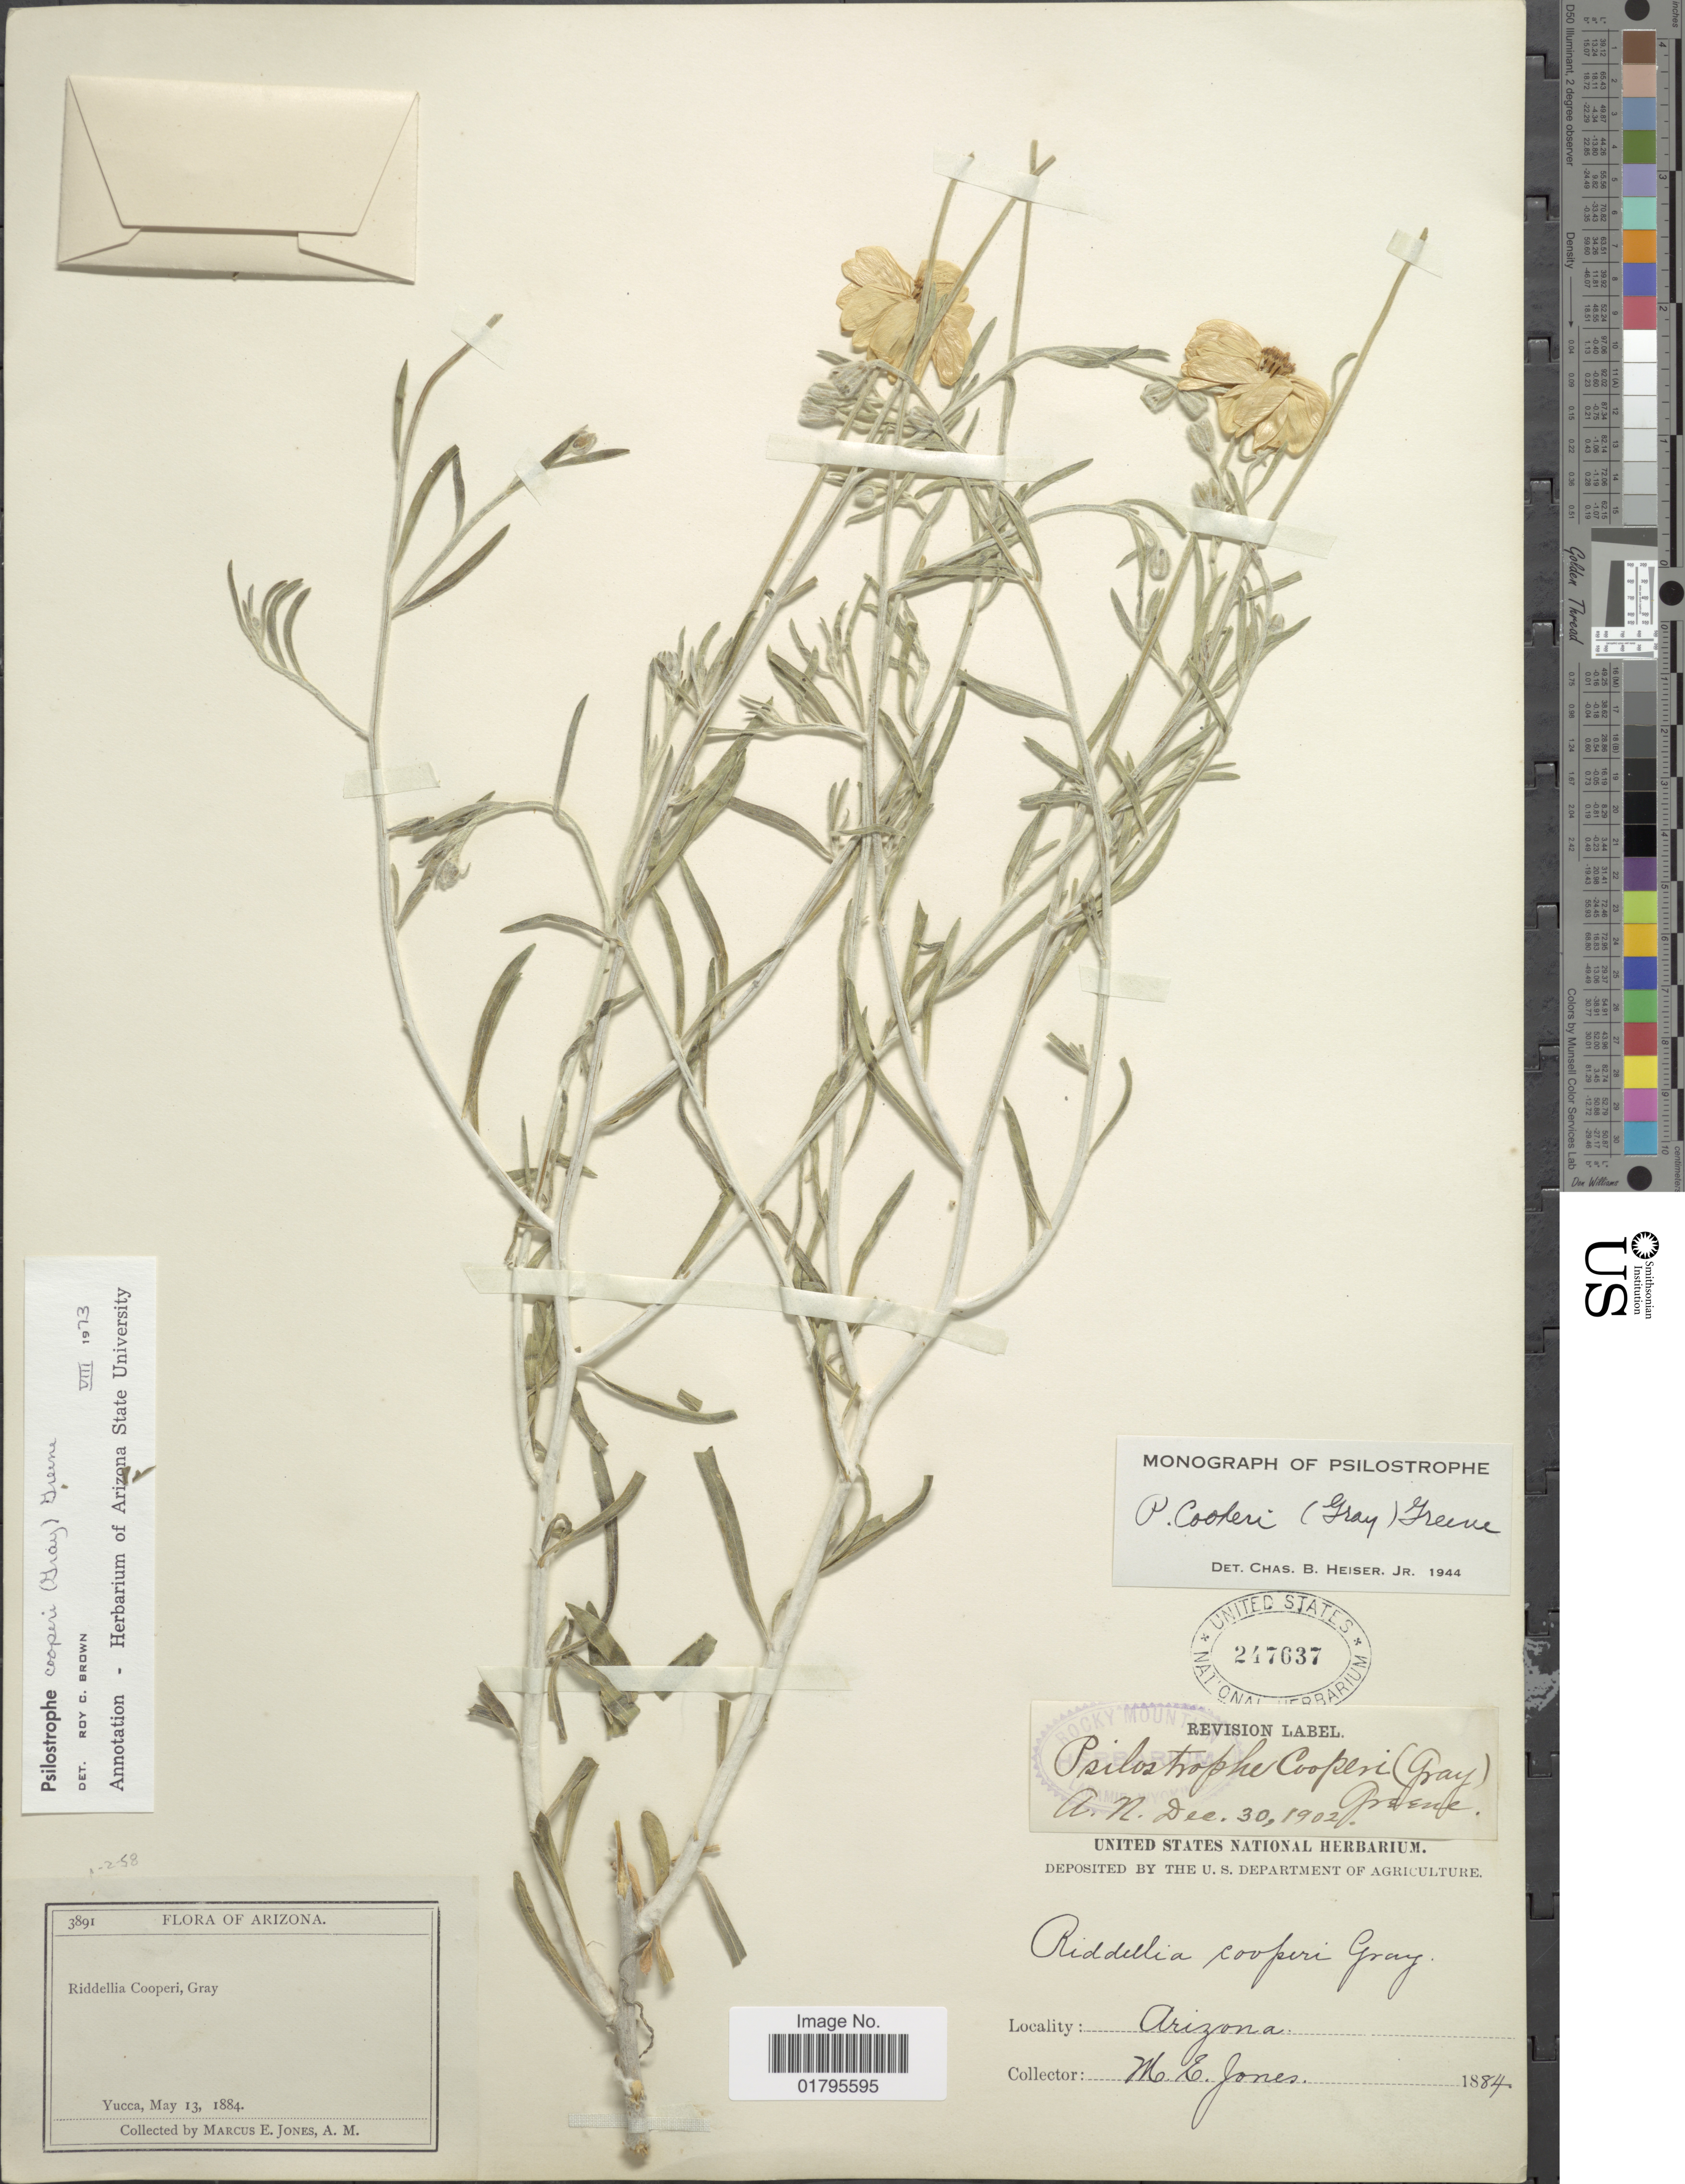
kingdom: Plantae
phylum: Tracheophyta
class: Magnoliopsida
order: Asterales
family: Asteraceae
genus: Psilostrophe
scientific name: Psilostrophe cooperi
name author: (A. Gray) Greene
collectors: M. E. Jones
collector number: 3891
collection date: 1884-05-13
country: United States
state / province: Arizona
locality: Yucca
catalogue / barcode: US 247637